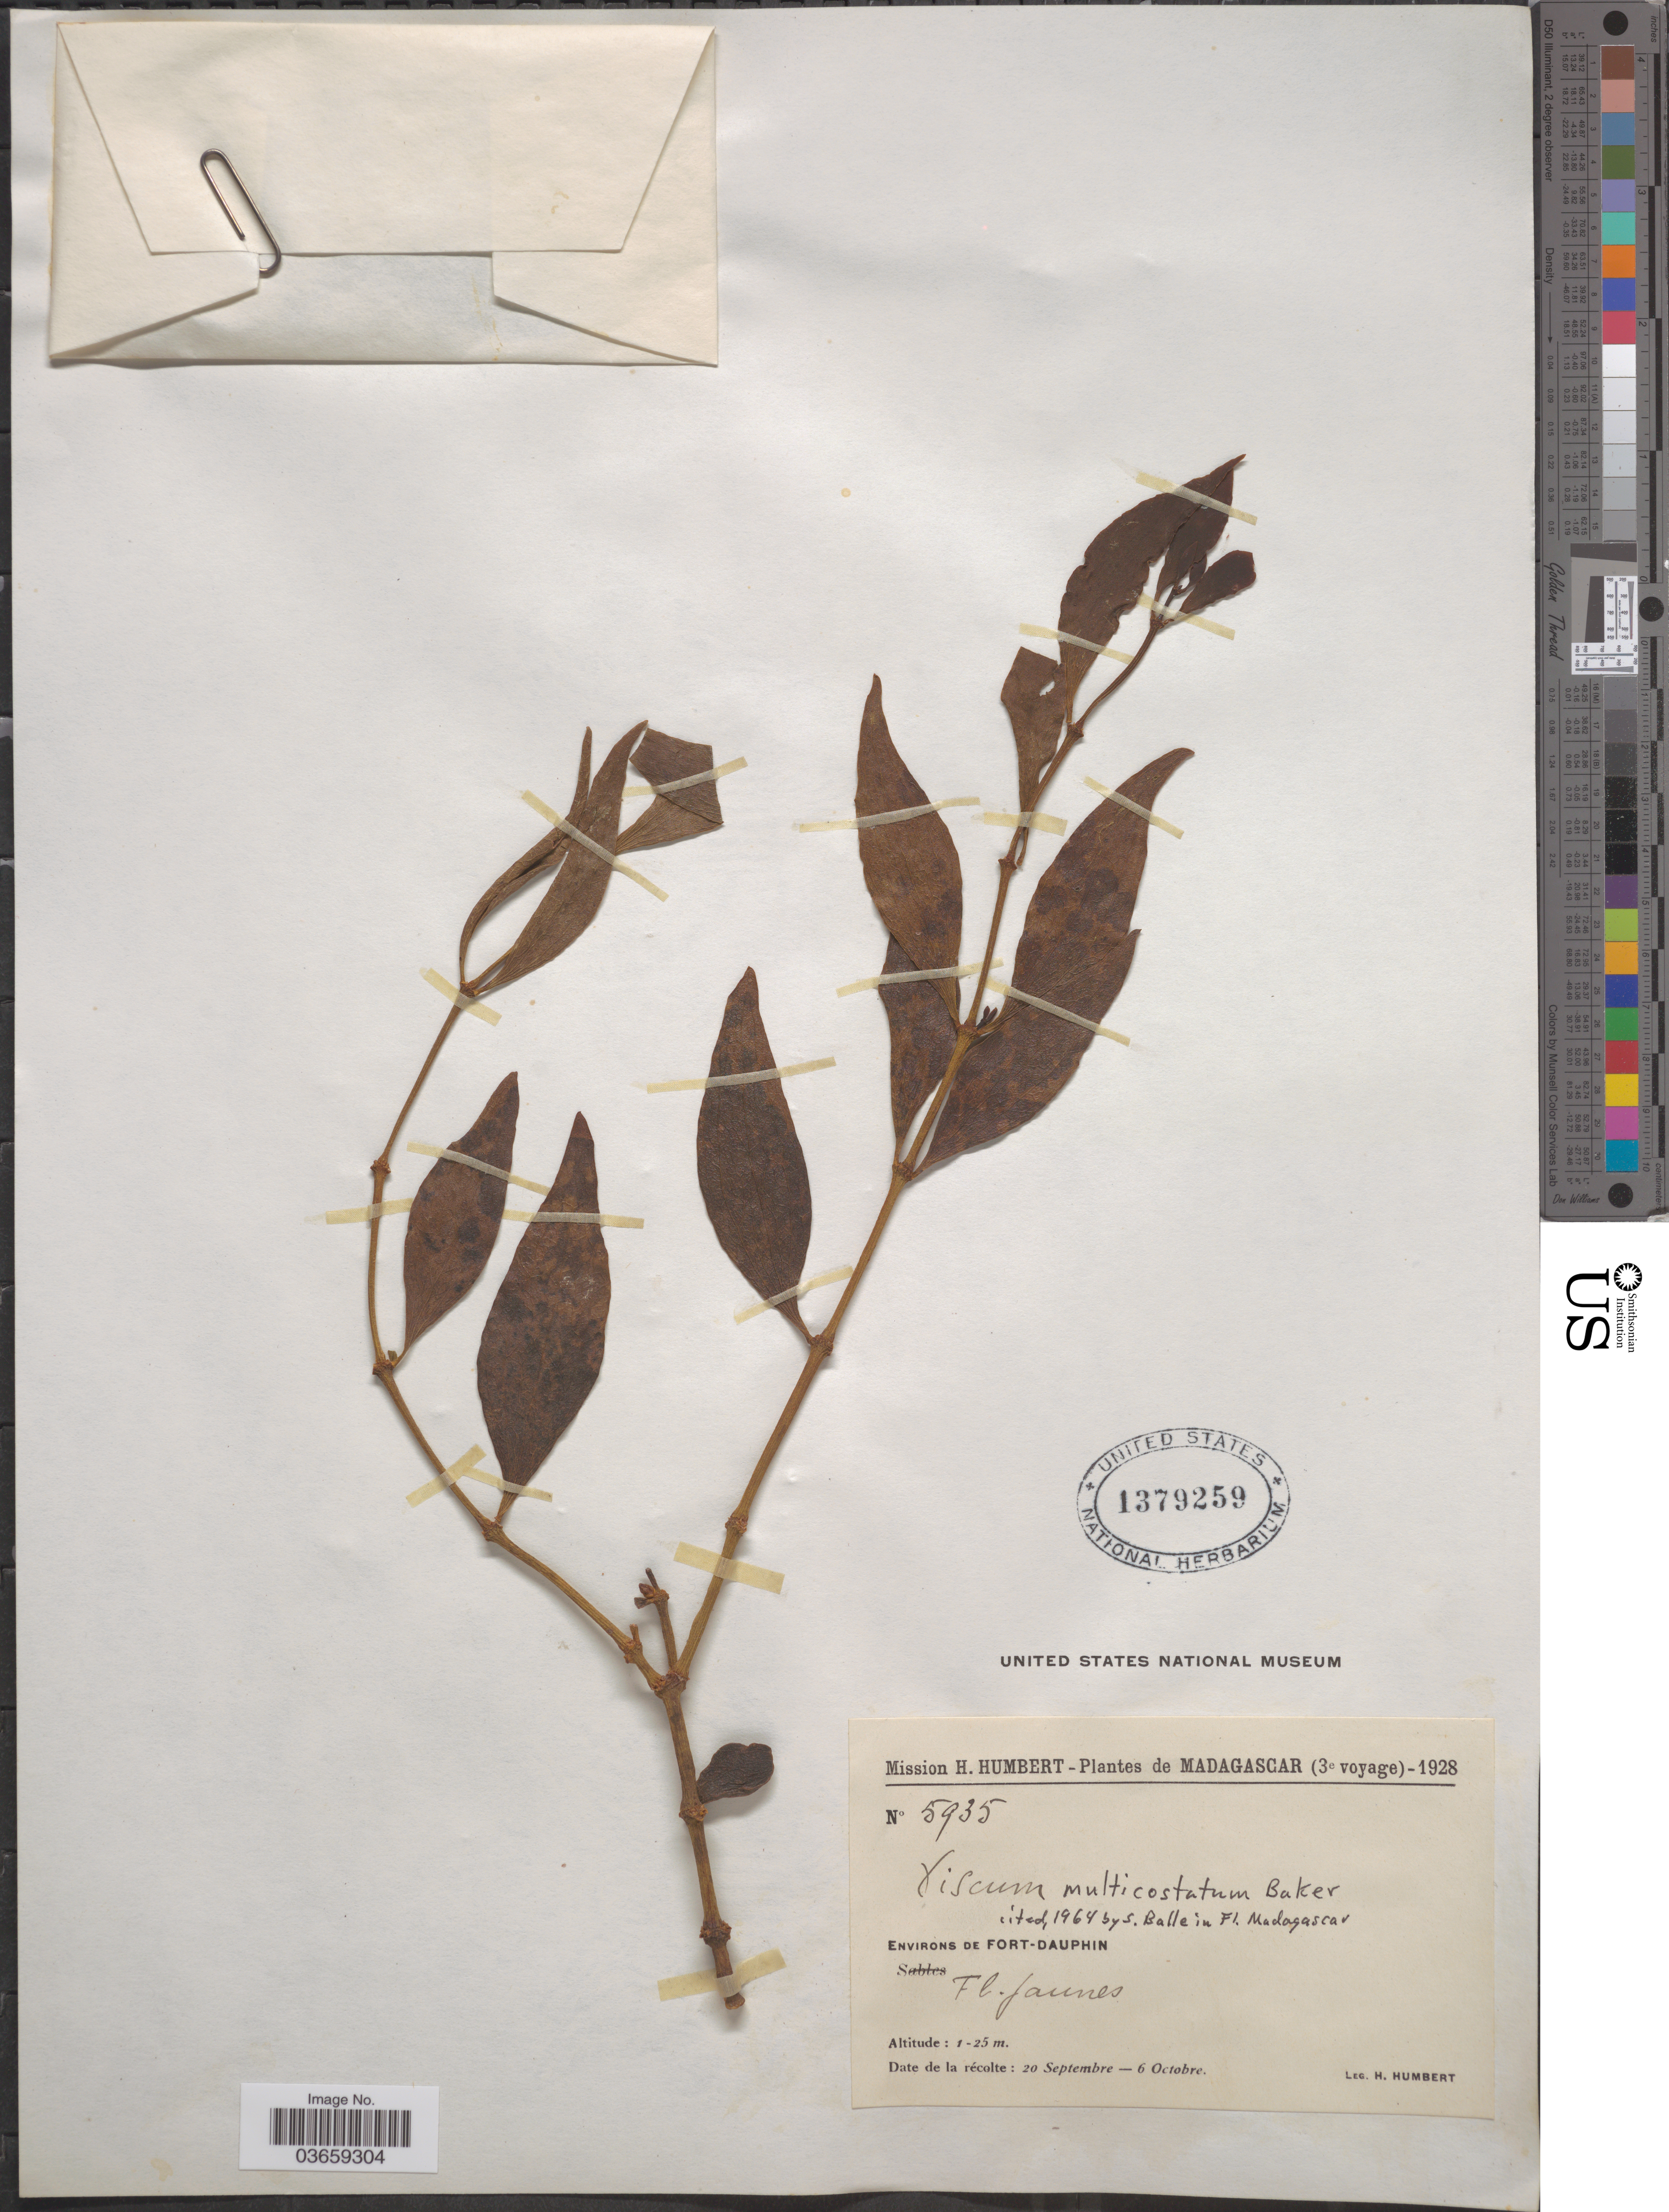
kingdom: Plantae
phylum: Tracheophyta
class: Magnoliopsida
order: Santalales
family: Viscaceae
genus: Viscum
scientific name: Viscum multicostatum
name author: Baker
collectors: H. Humbert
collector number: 5935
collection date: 1928-09-20/1928-10-06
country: Madagascar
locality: Environs de Fort-Dauphin.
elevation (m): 1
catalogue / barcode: US 1379259